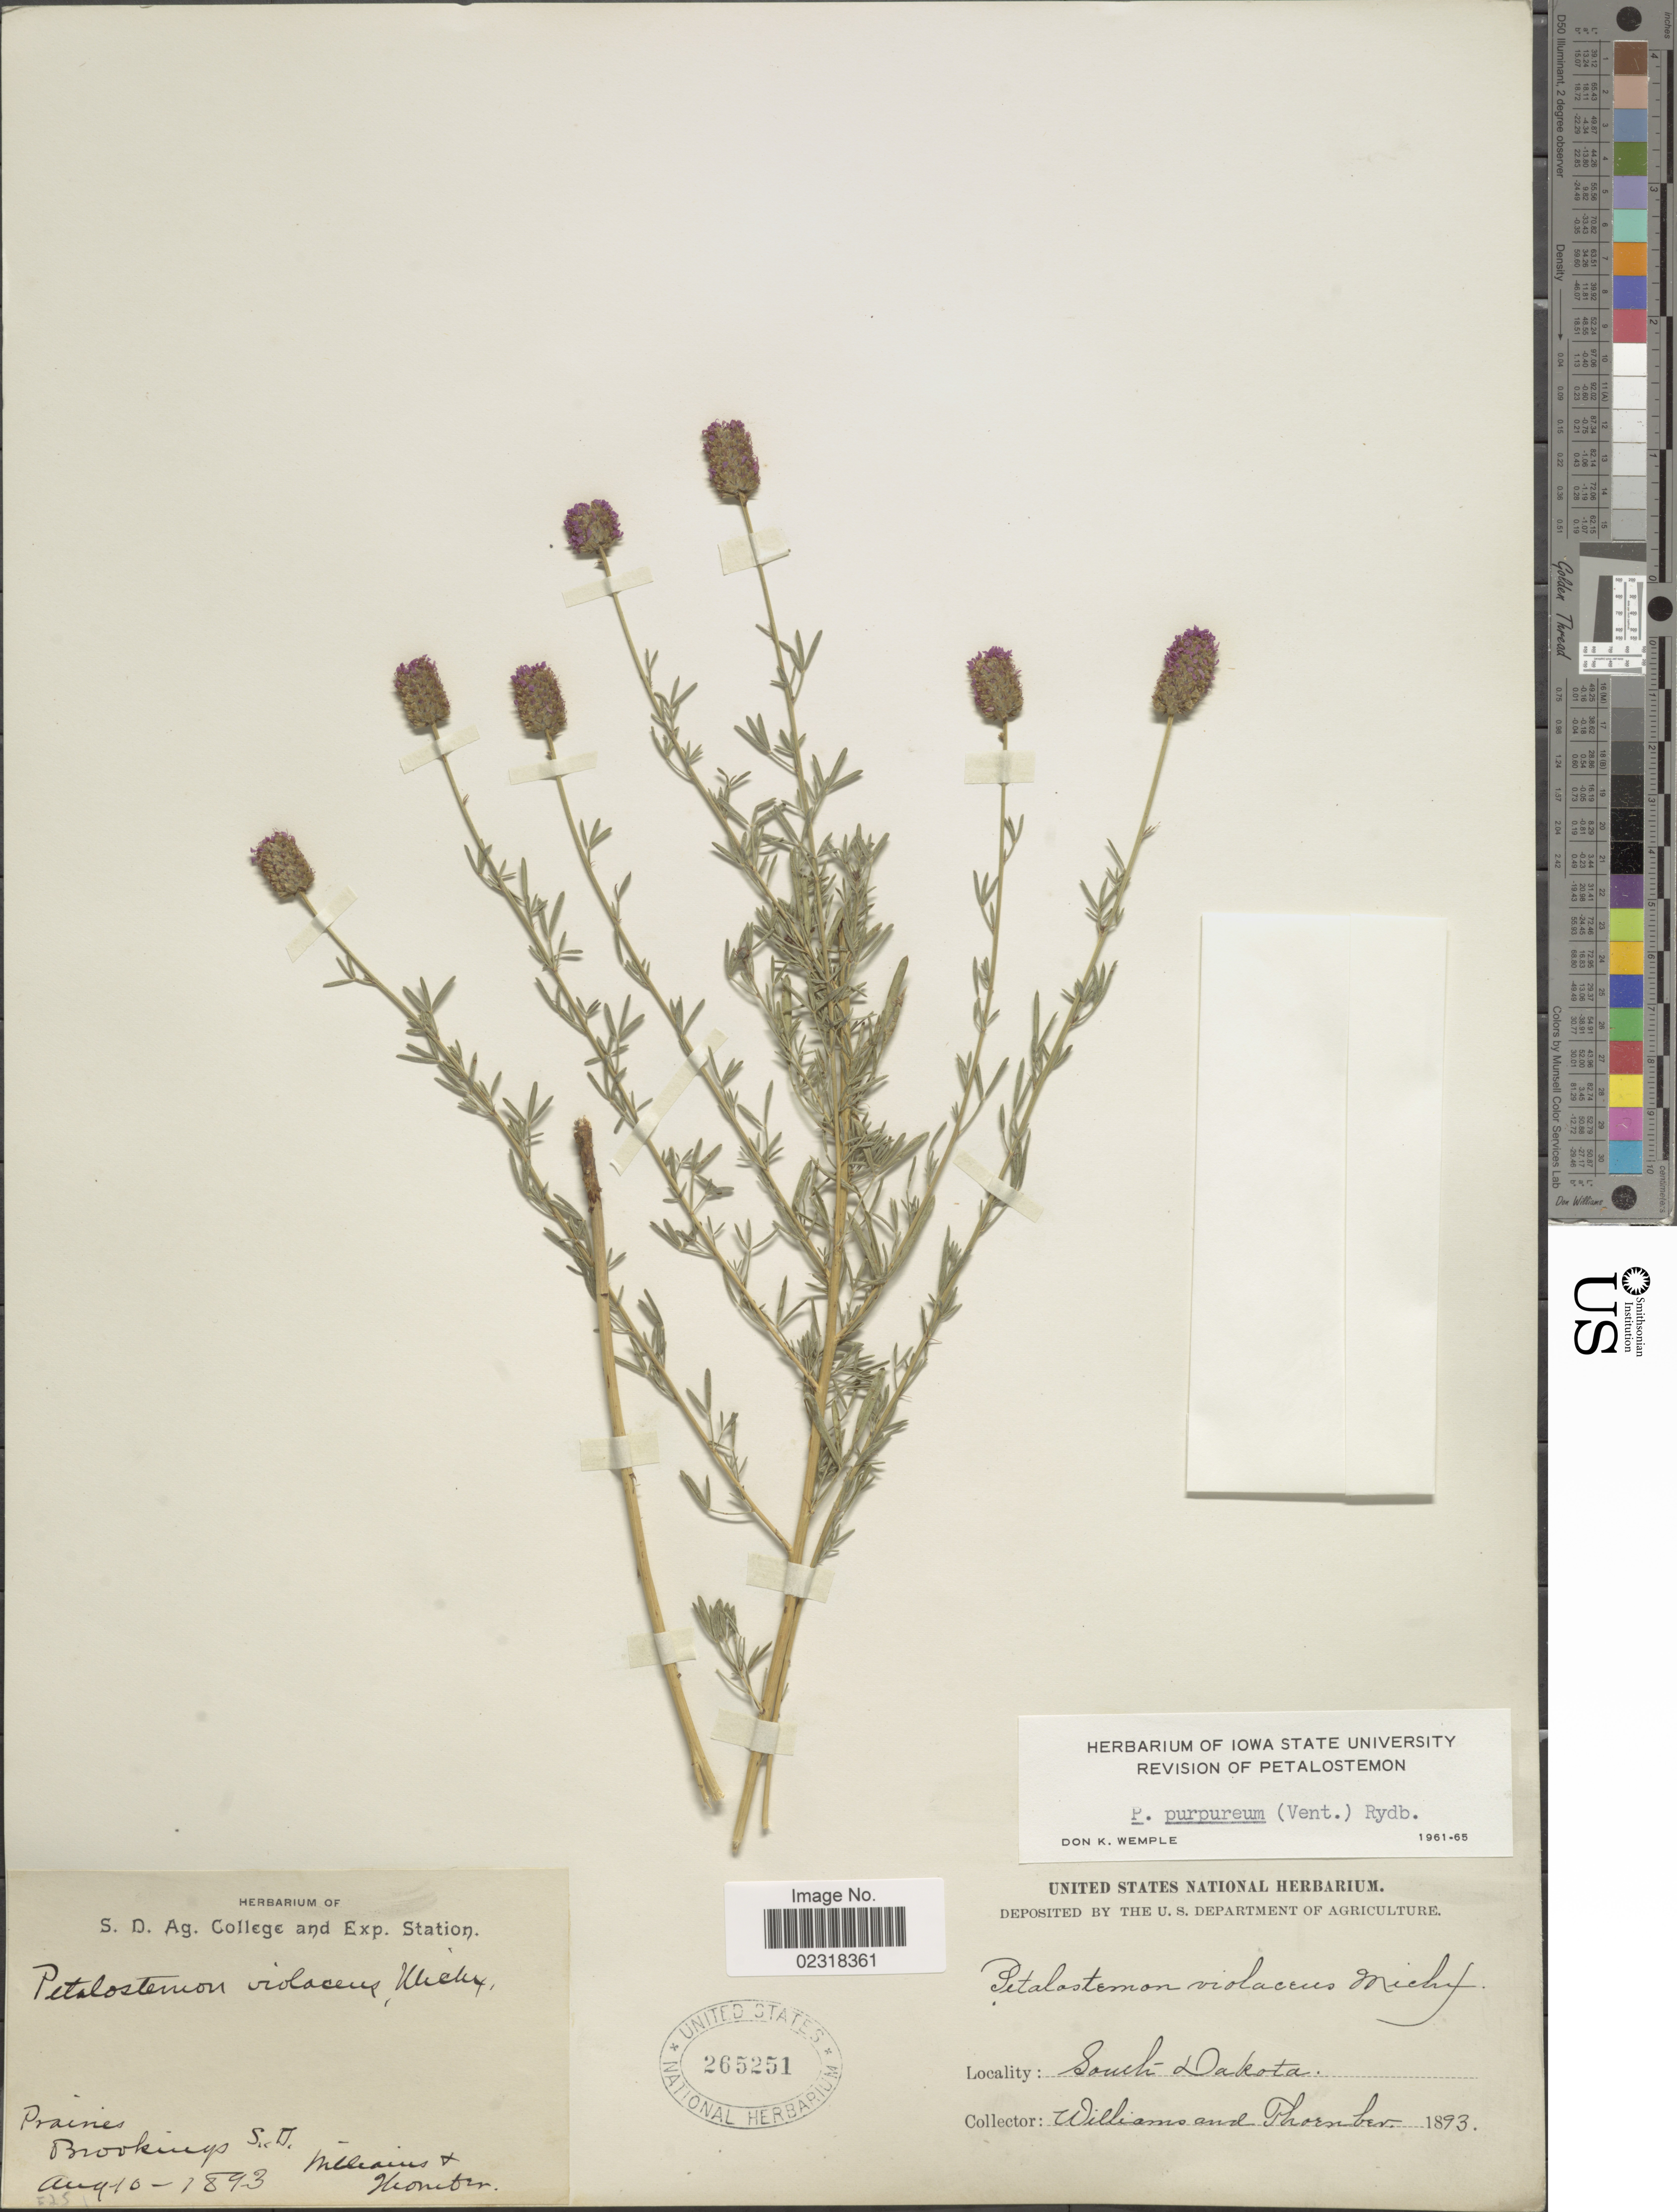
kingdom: Plantae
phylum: Tracheophyta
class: Magnoliopsida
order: Fabales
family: Fabaceae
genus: Dalea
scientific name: Dalea purpurea var. purpurea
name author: Vent.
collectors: -- Williams & J. Thornber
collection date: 1893-08-10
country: United States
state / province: South Dakota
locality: Prairies, brookings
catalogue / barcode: US 265251